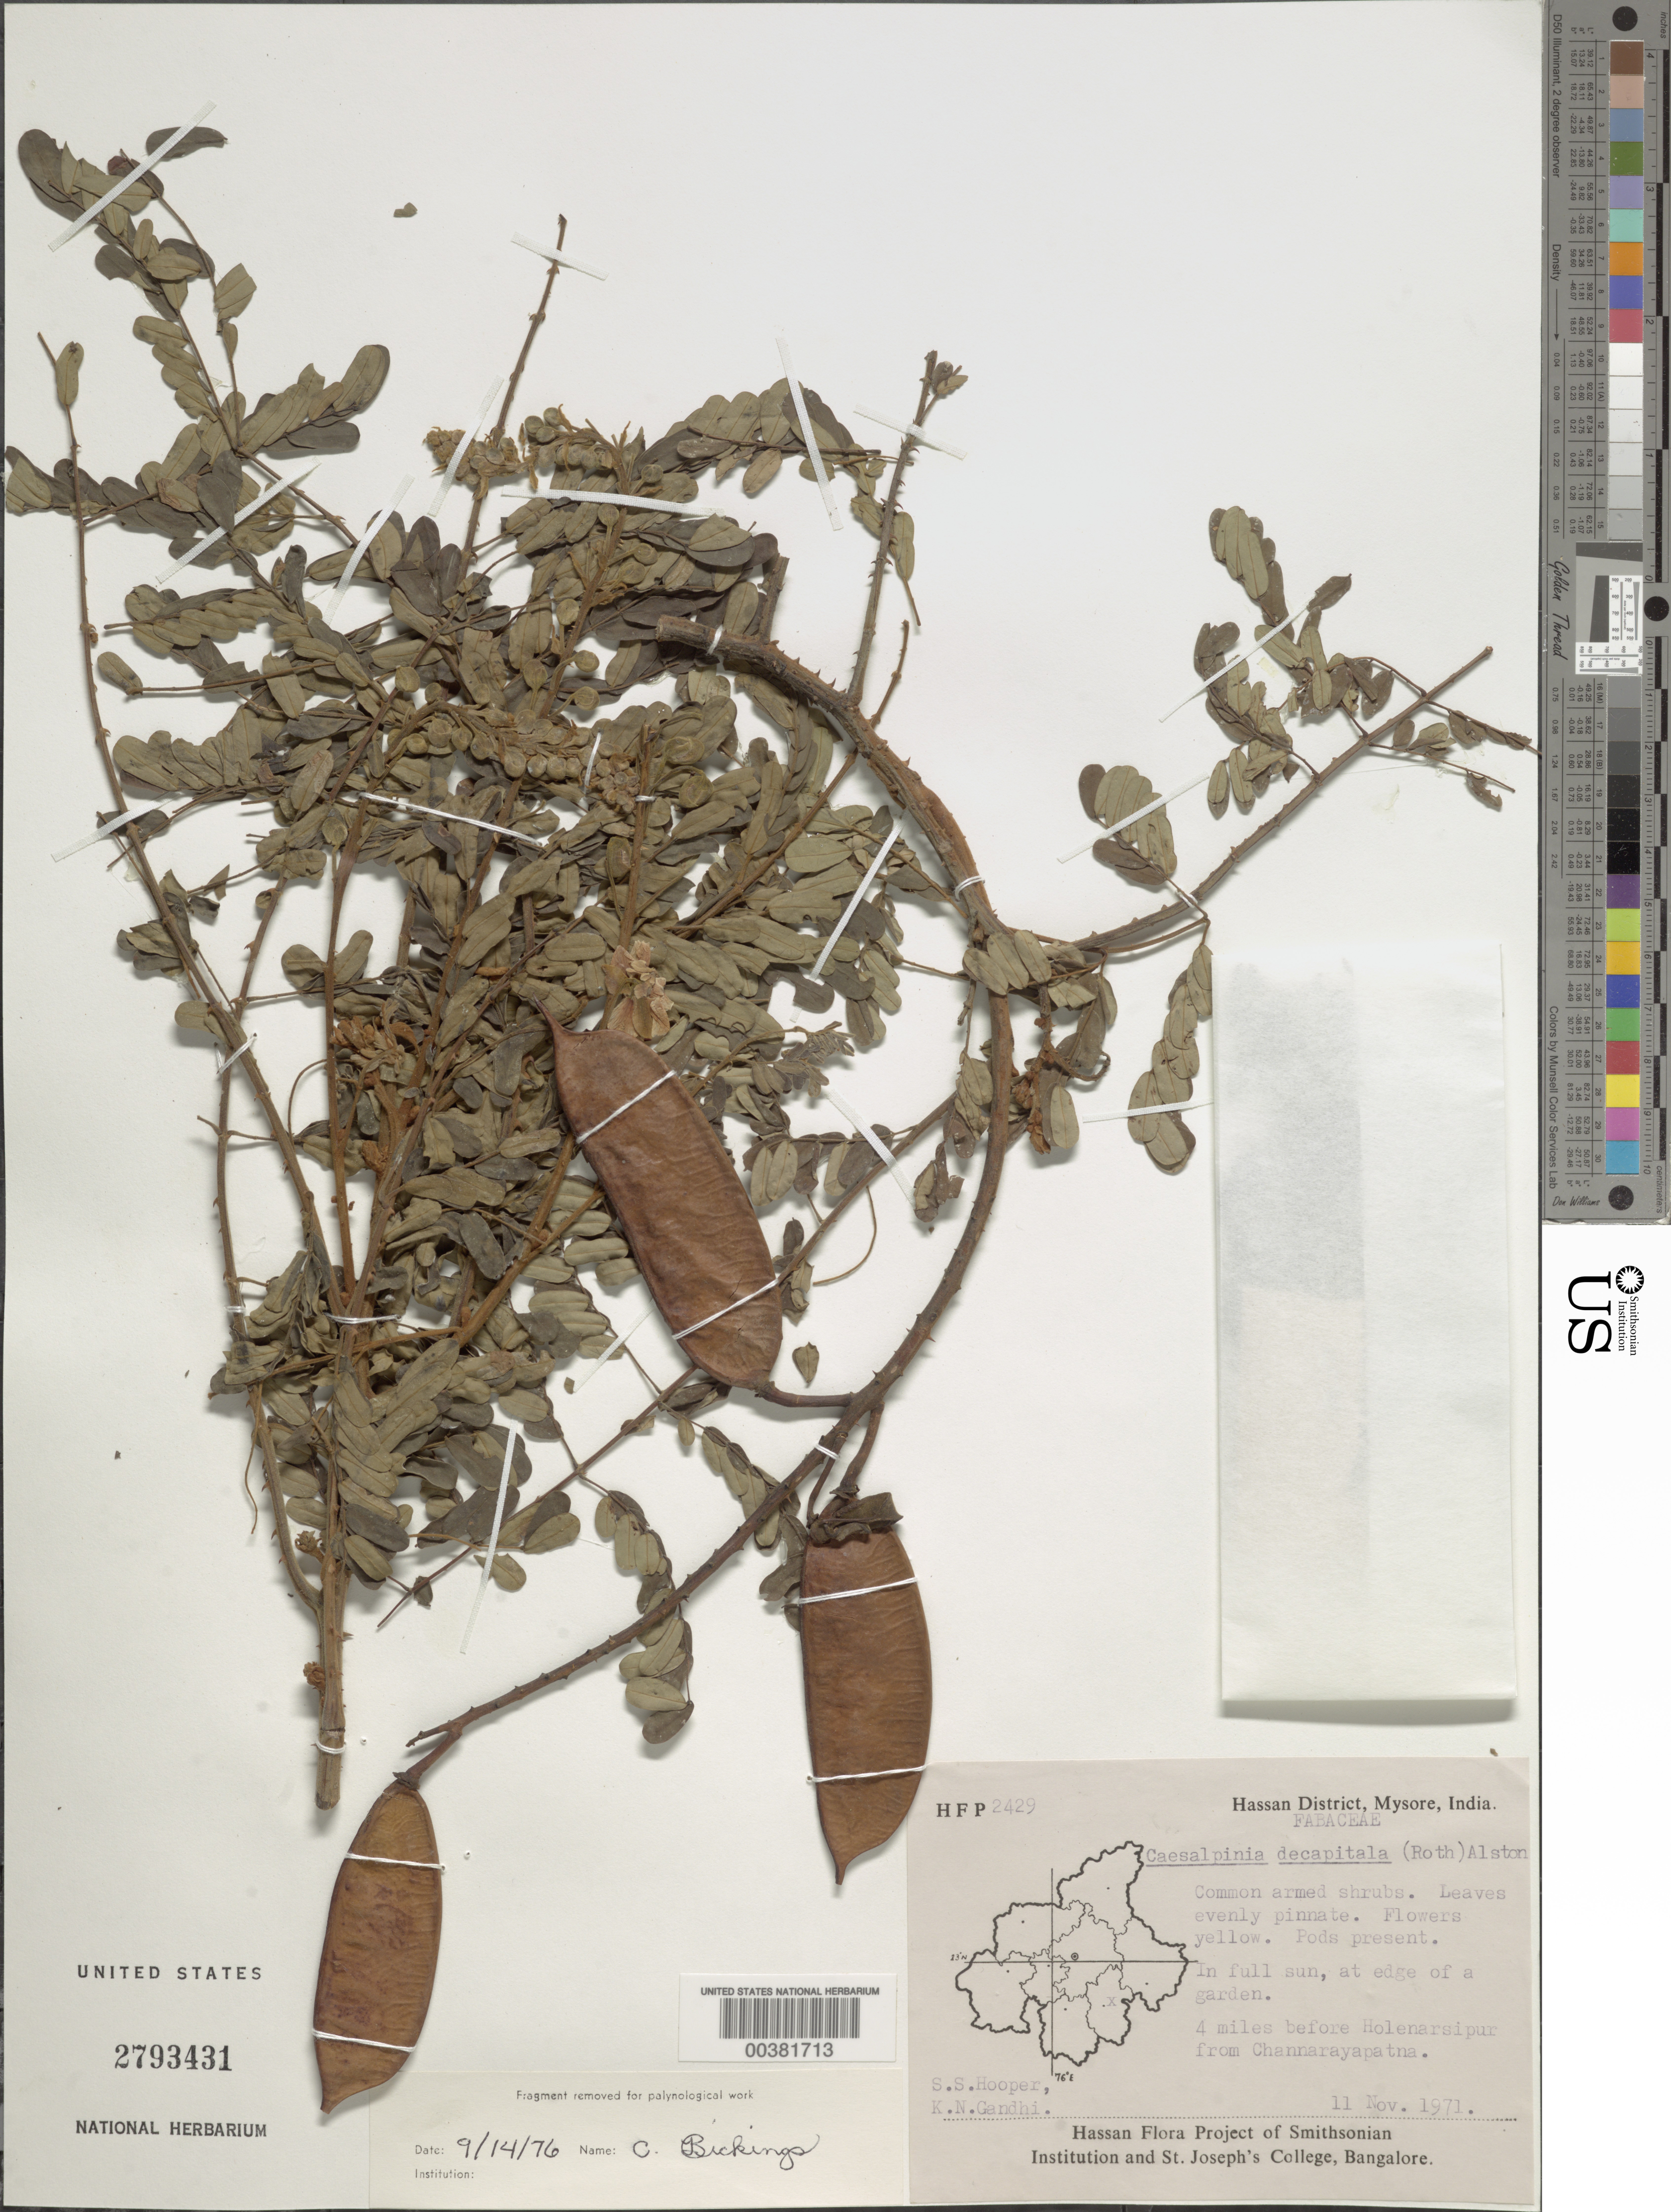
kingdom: Plantae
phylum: Tracheophyta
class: Magnoliopsida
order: Fabales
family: Fabaceae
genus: Biancaea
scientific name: Biancaea decapetala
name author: (Roth) O. Deg.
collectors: S. S. Hooper & K. N. Gandhi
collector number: Hfp 2429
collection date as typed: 11 Nov 1971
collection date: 1971-11-11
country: India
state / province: Karnataka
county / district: Hassan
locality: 4 mi before holenarsipur from channarayapatna, mysore state [mysore state = karnataka.]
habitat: In full sun, at edge of a garden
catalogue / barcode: US 2793431